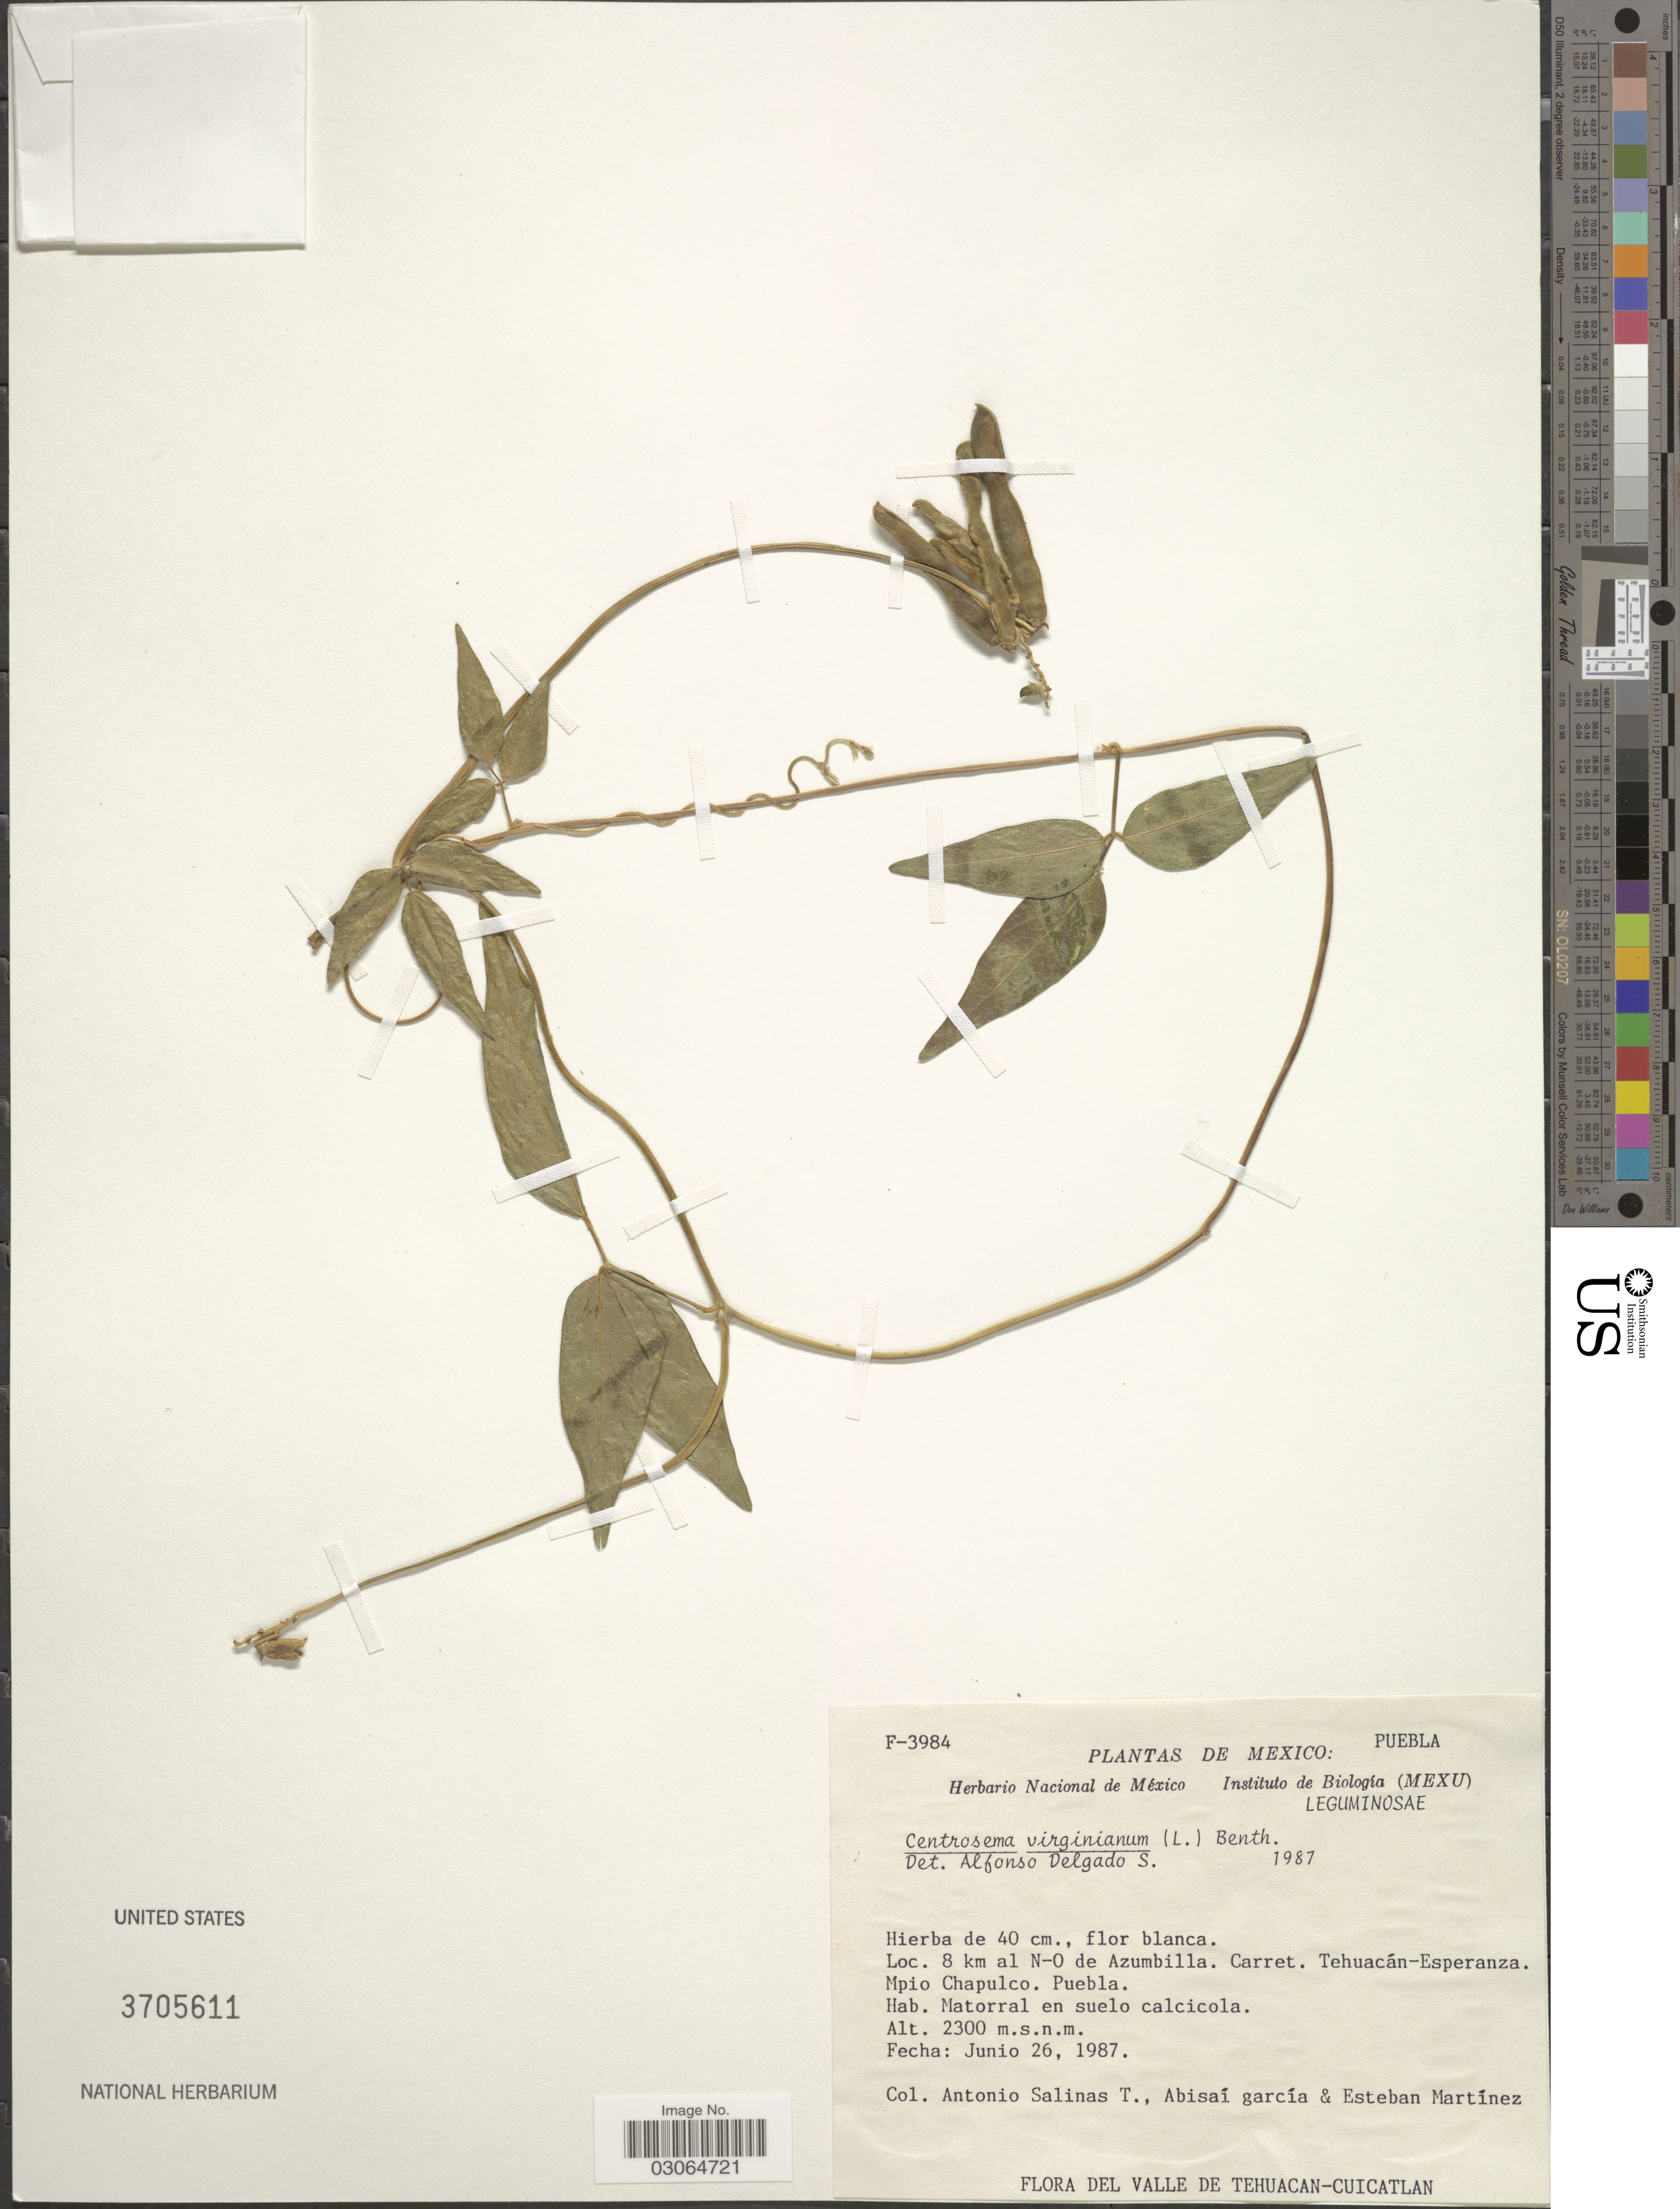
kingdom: Plantae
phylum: Tracheophyta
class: Magnoliopsida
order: Fabales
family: Fabaceae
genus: Centrosema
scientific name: Centrosema virginianum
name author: (L.) Benth.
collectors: A. Salinas T., A. García & E. Martínez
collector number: F-3984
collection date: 1987-06-26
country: Mexico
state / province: Puebla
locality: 8 km al N-O de Azumbilla. Carret. Tehuacán-Esperanza. Mpio. Chapulco.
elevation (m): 2300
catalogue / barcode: US 3705611